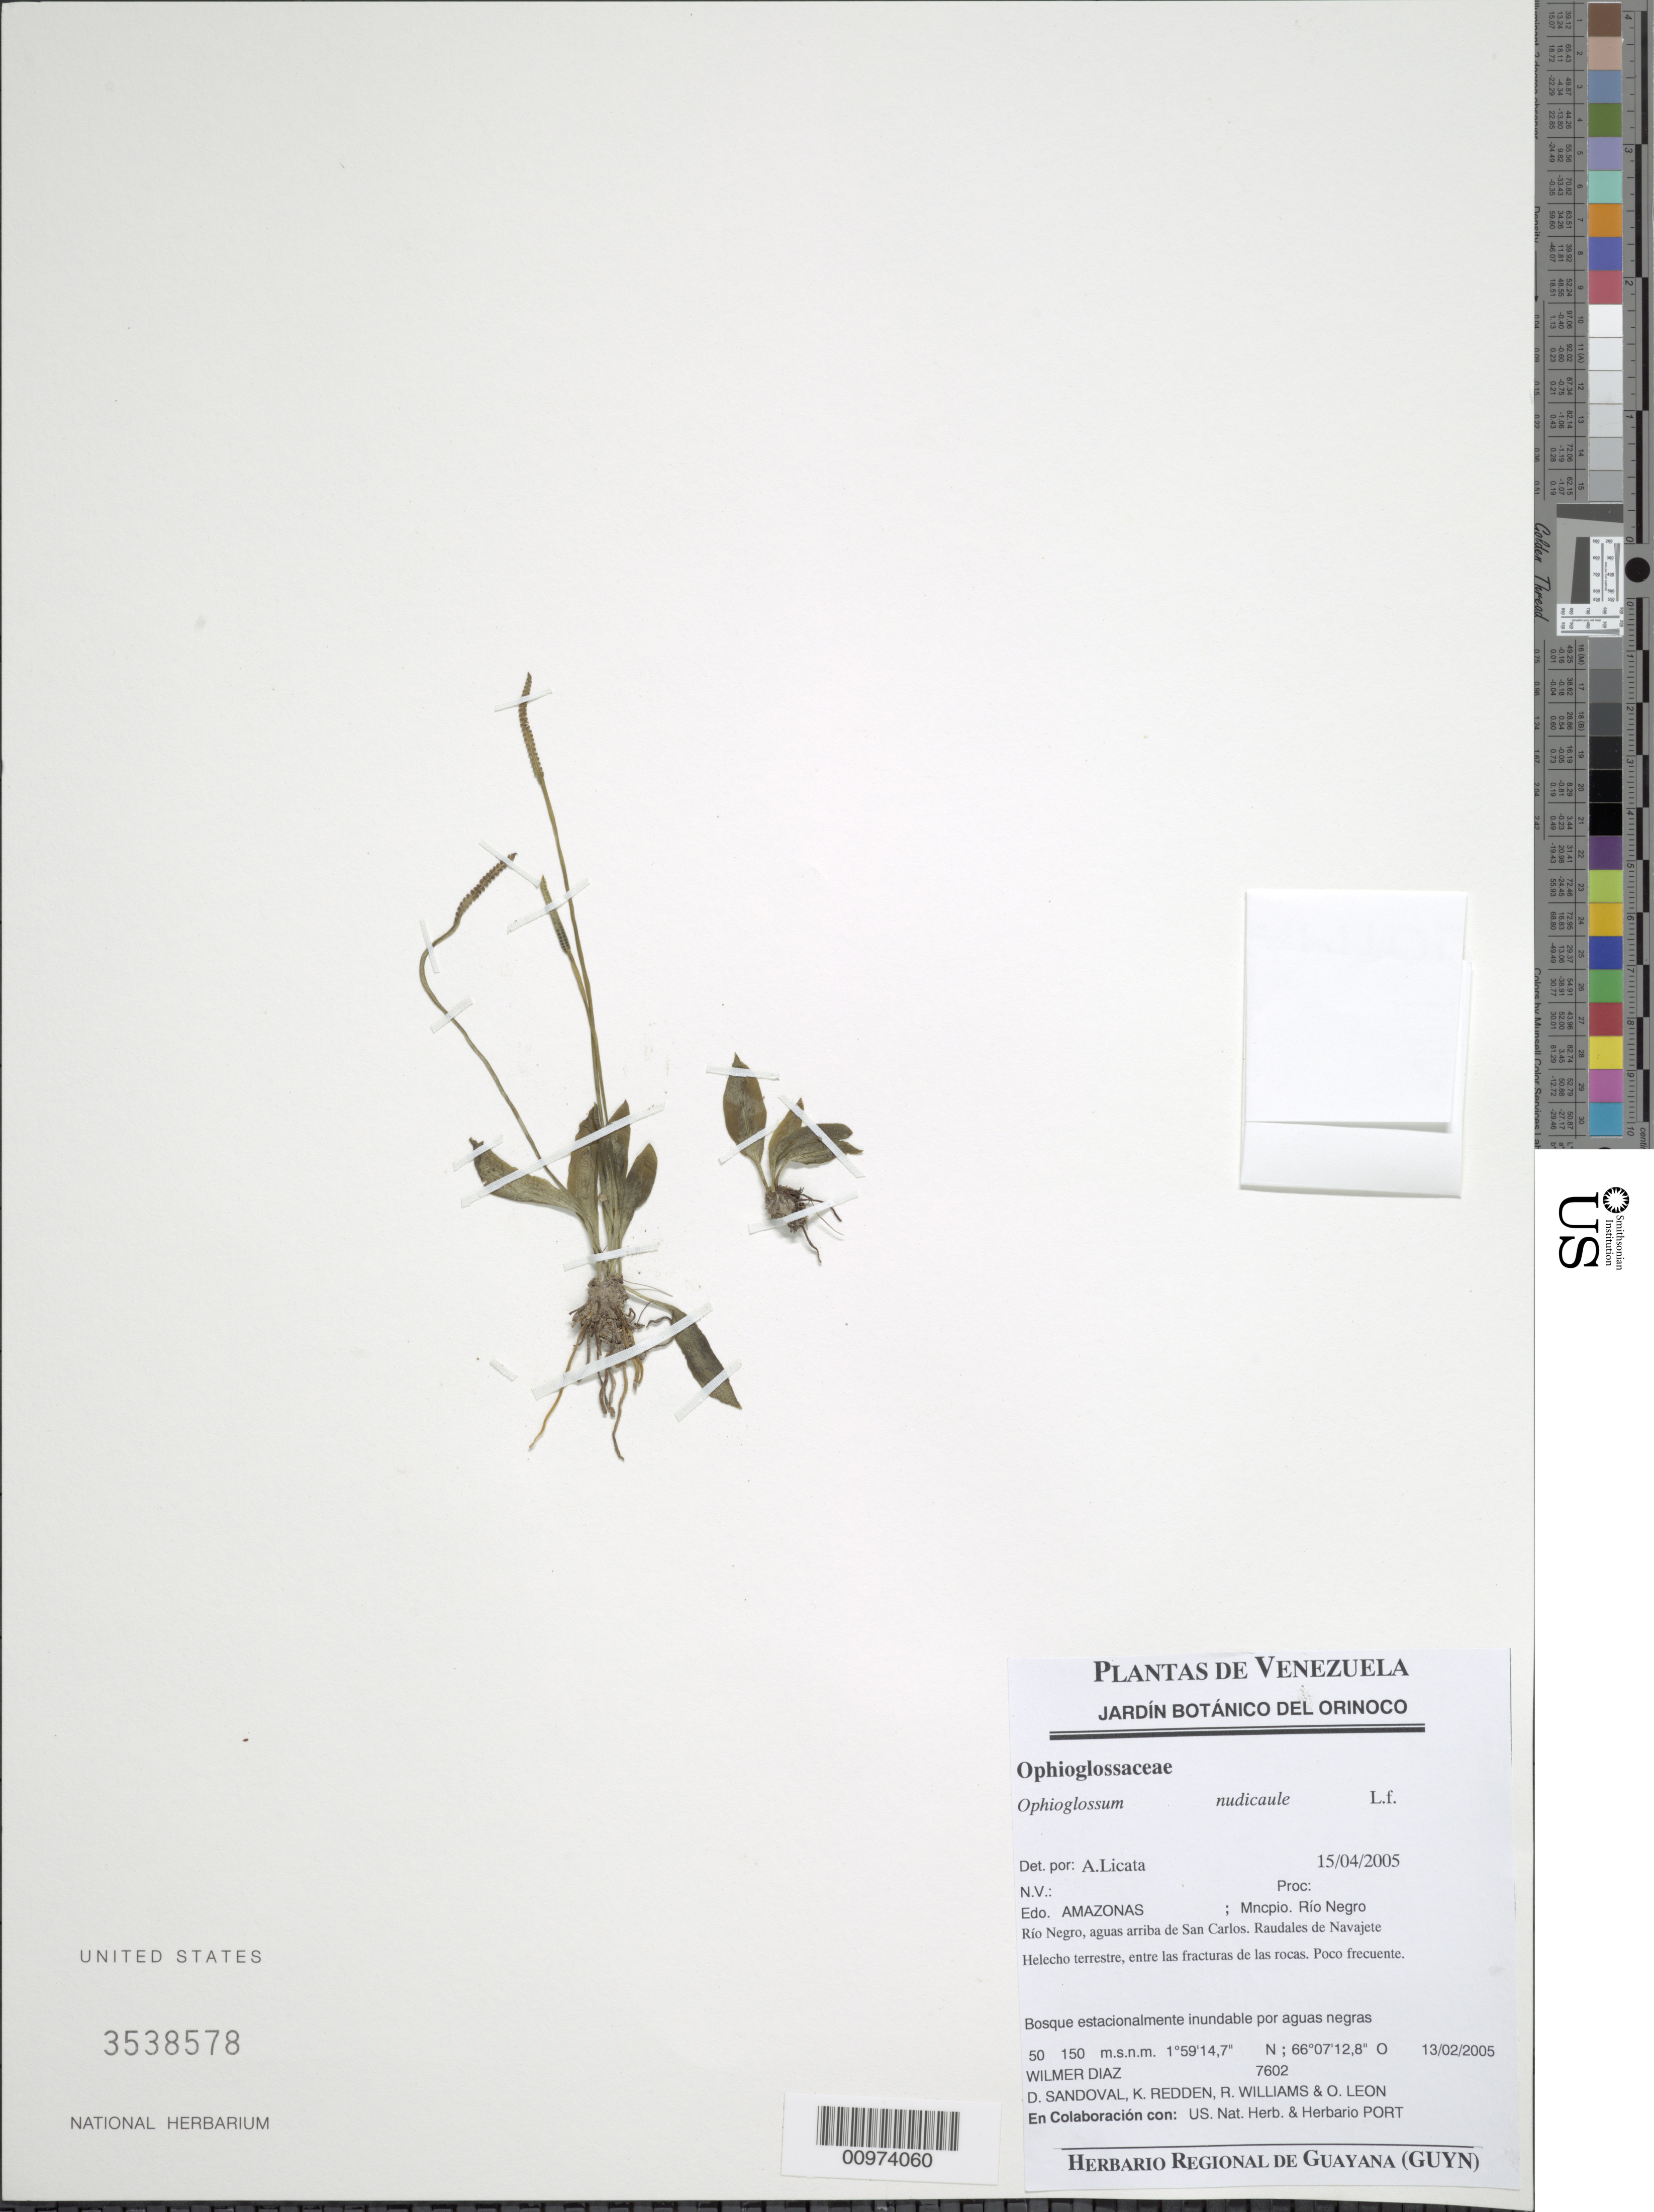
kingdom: Plantae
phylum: Tracheophyta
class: Polypodiopsida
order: Ophioglossales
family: Ophioglossaceae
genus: Ophioglossum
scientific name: Ophioglossum nudicaule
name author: L. f.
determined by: Licata, A., (PORT), Univ. Nac. Exp. de los Llanos Ezequiel Zamora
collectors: W. Díaz P., D. Sandoval, K. M. Redden, R. Williams & O. León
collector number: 7602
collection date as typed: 13-Feb-05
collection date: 2005-02-13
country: Venezuela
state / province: Amazonas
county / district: Río Negro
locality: Río Negro, aguas arriba de San Carlos. Raudales de Navajete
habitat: Bosque estacionalmente inundable por aguas negras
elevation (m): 50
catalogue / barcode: US 3538578